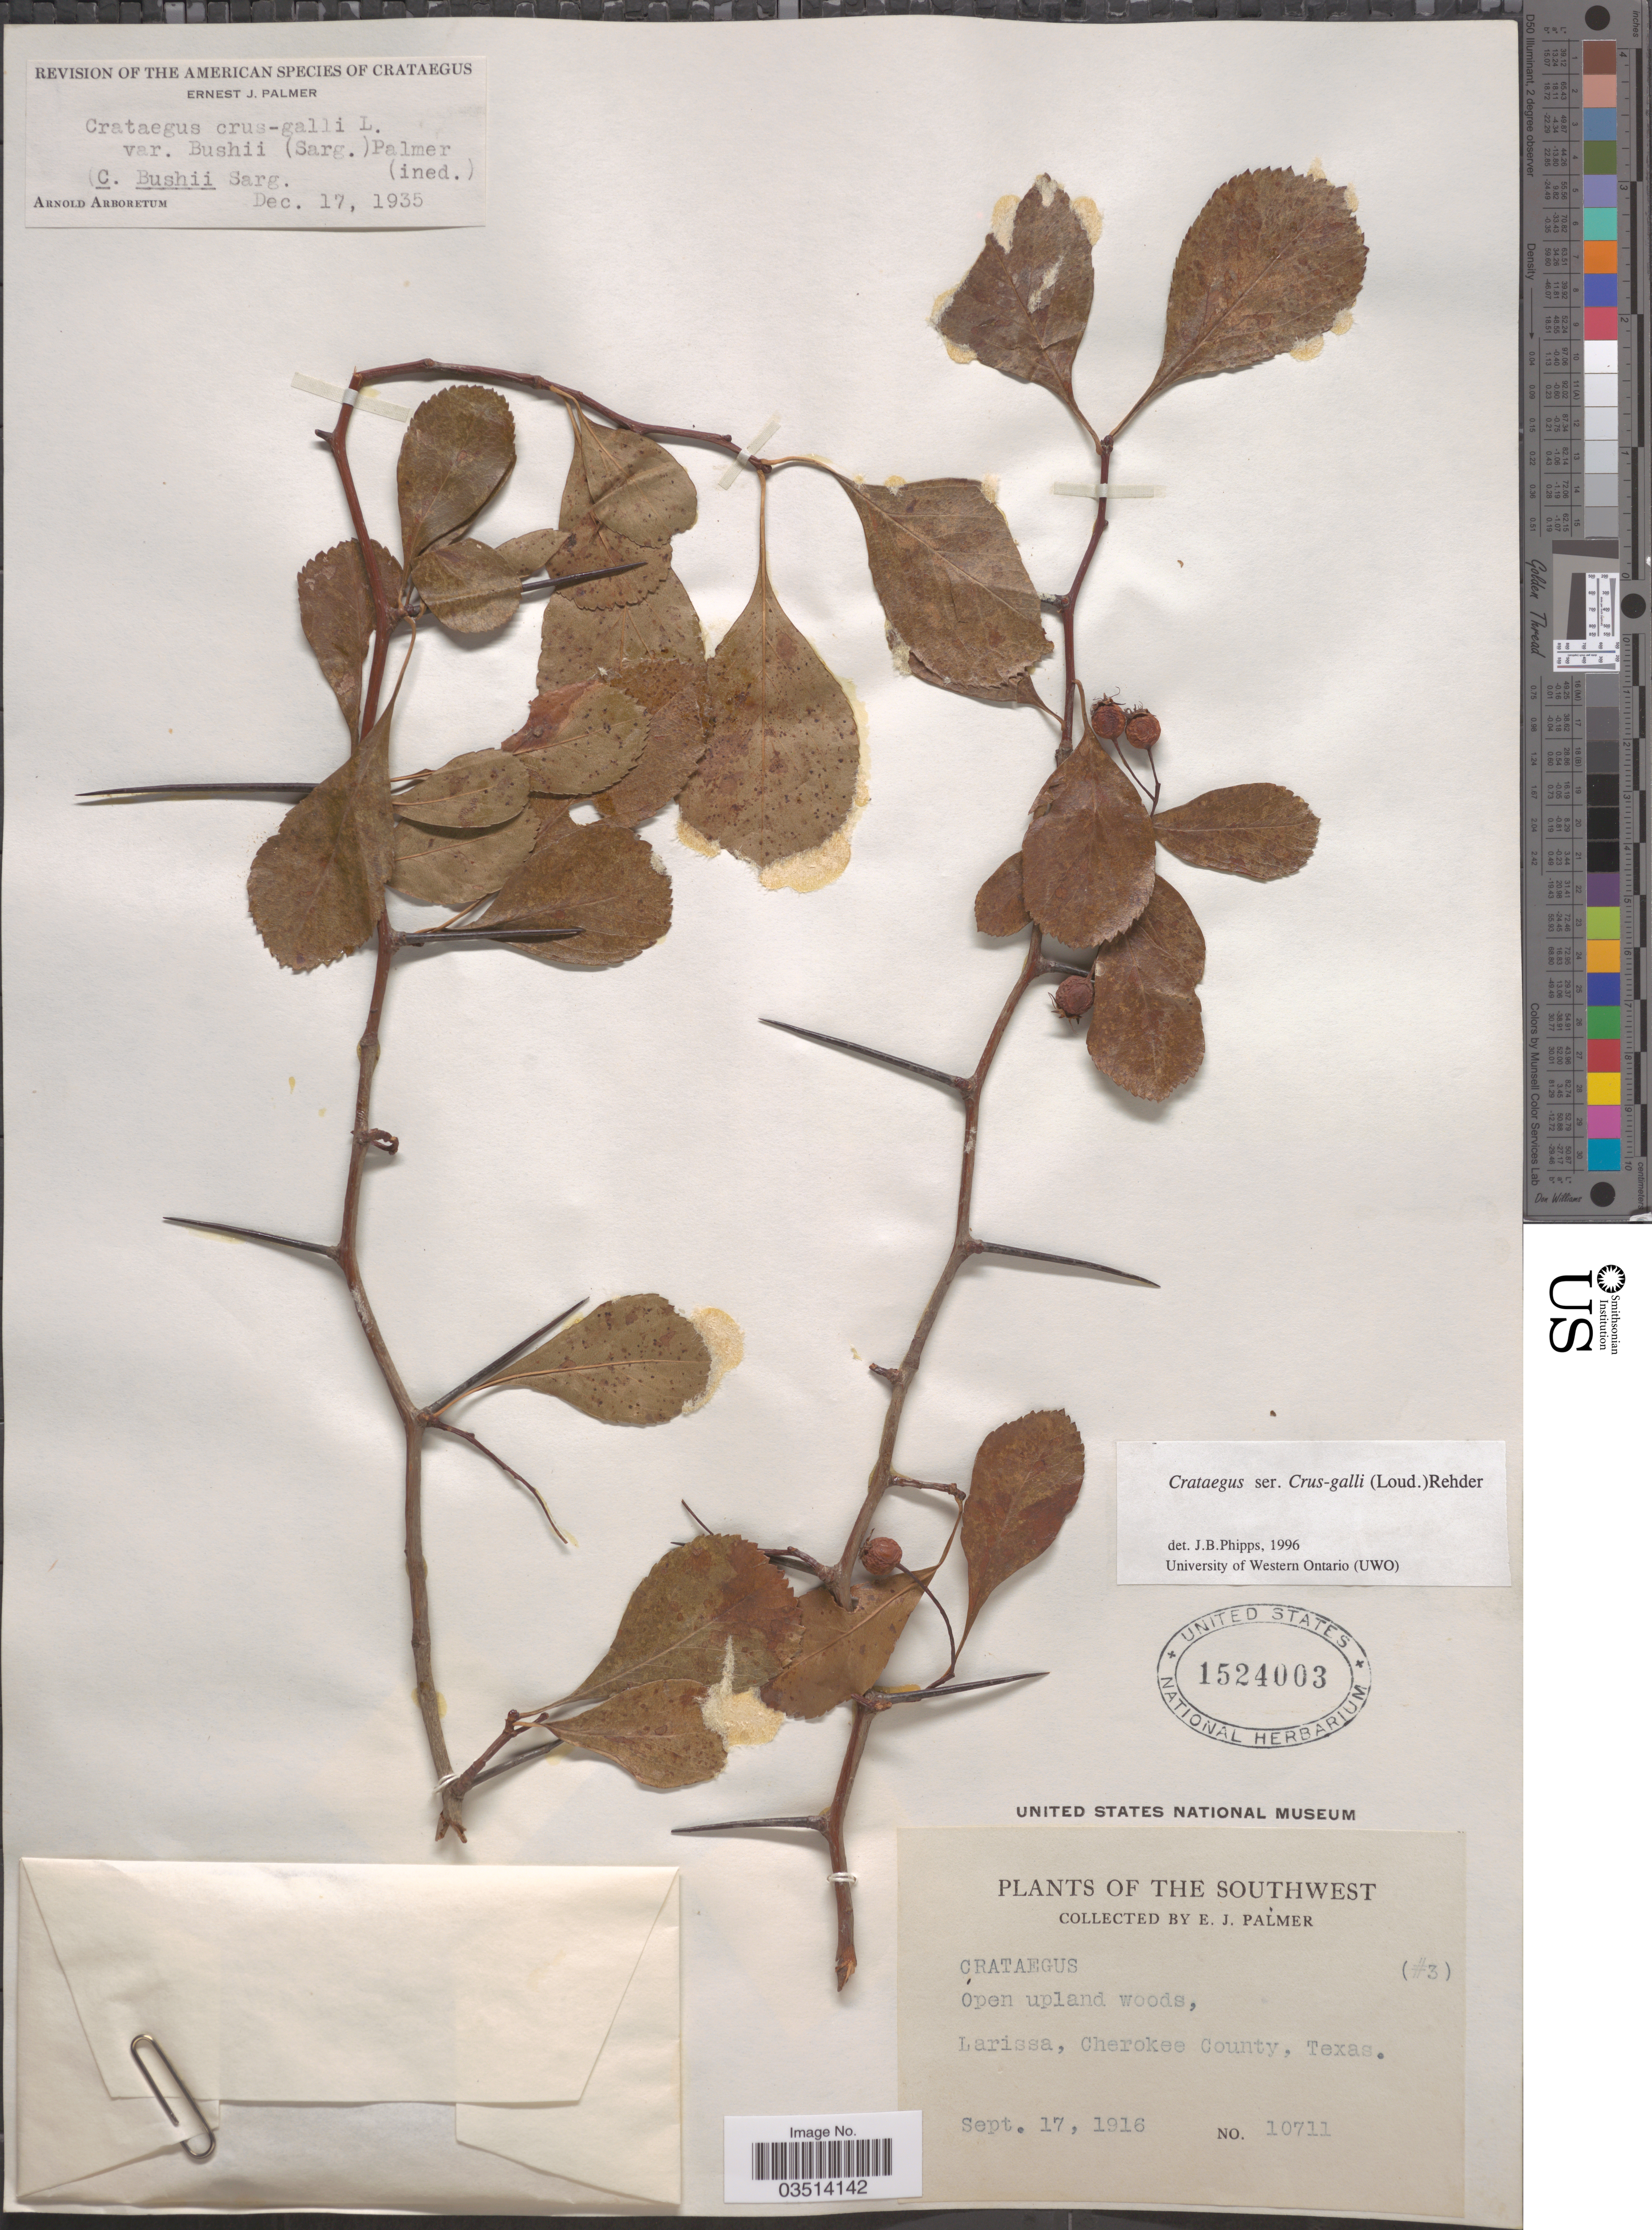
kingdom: Plantae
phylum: Tracheophyta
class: Magnoliopsida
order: Rosales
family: Rosaceae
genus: Crataegus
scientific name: Crataegus crus-galli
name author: L.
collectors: E. J. Palmer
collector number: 10711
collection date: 1916-09-17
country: United States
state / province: Texas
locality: The Southwest. Larissa, Cherokee County.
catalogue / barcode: US 1524003